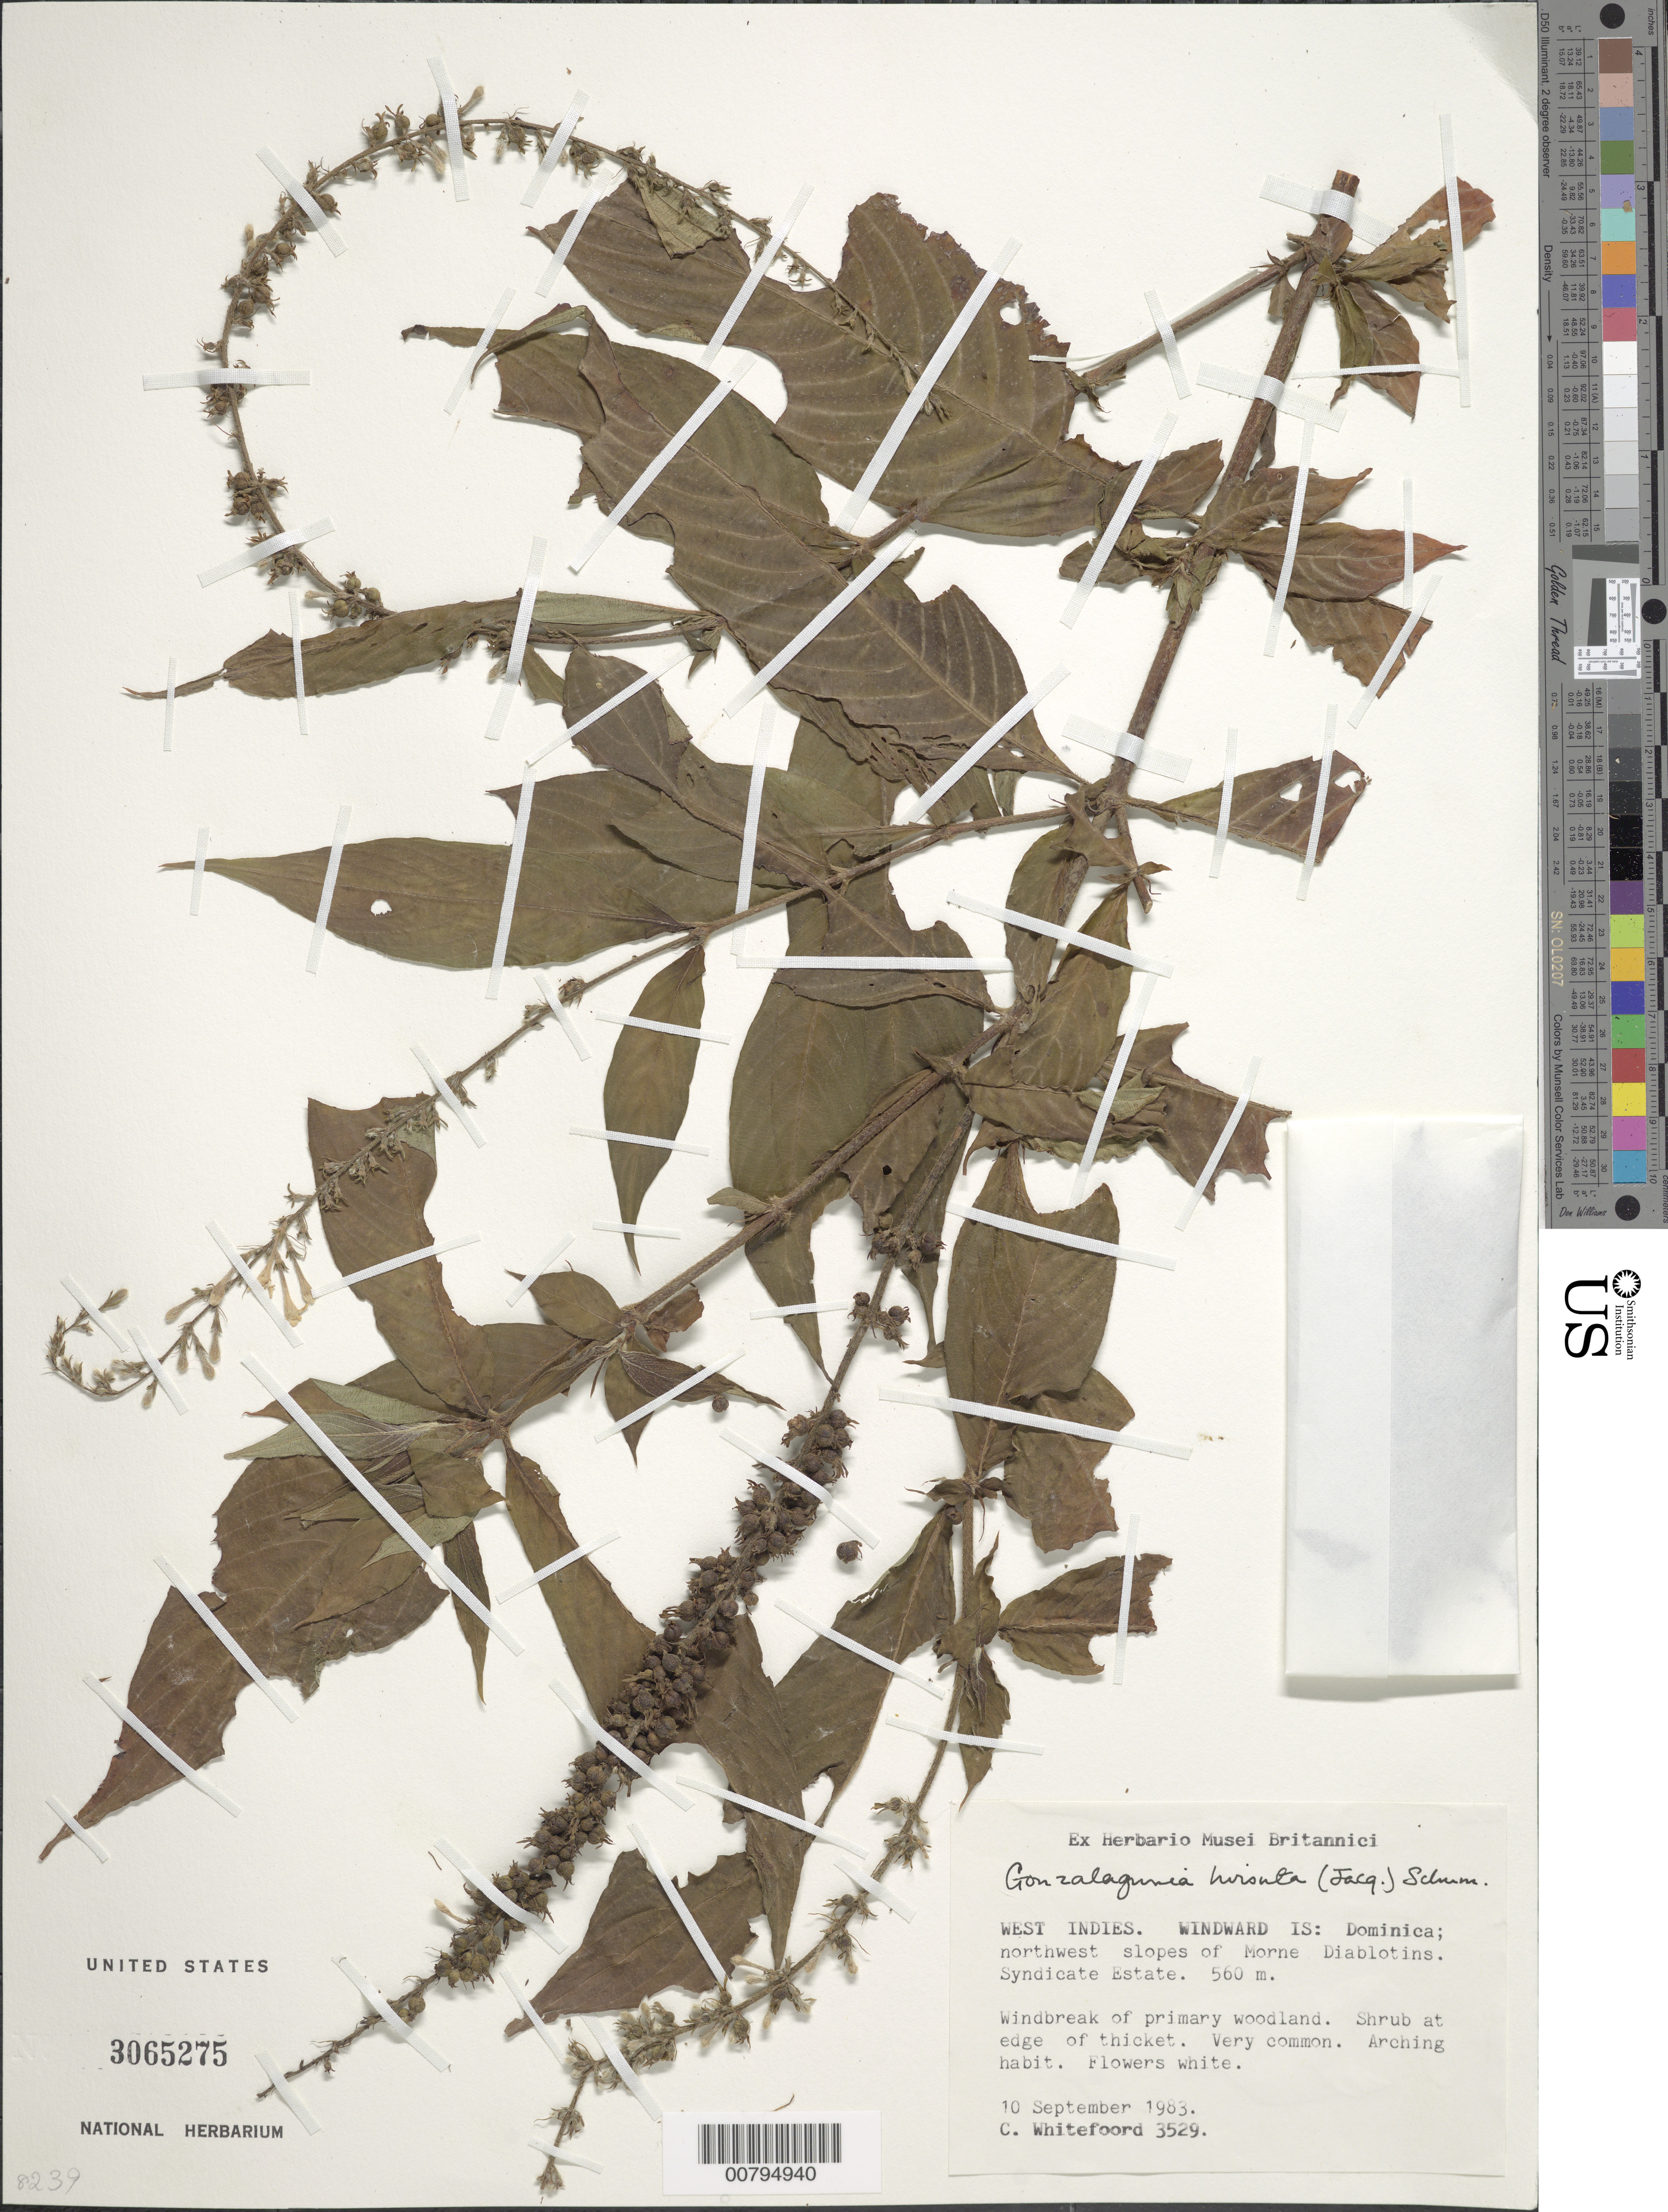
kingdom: Plantae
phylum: Tracheophyta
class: Magnoliopsida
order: Gentianales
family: Rubiaceae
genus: Gonzalagunia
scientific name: Gonzalagunia hirsuta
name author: Schum.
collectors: C. Whitefoord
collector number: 3529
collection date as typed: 10 Sep 1983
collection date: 1983-09-10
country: Dominica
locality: NW slopes of Morne Diablotins. Syndicate Estate.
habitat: Windbreak of primary woodland. At edge of thicket.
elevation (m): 560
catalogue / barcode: US 3065275